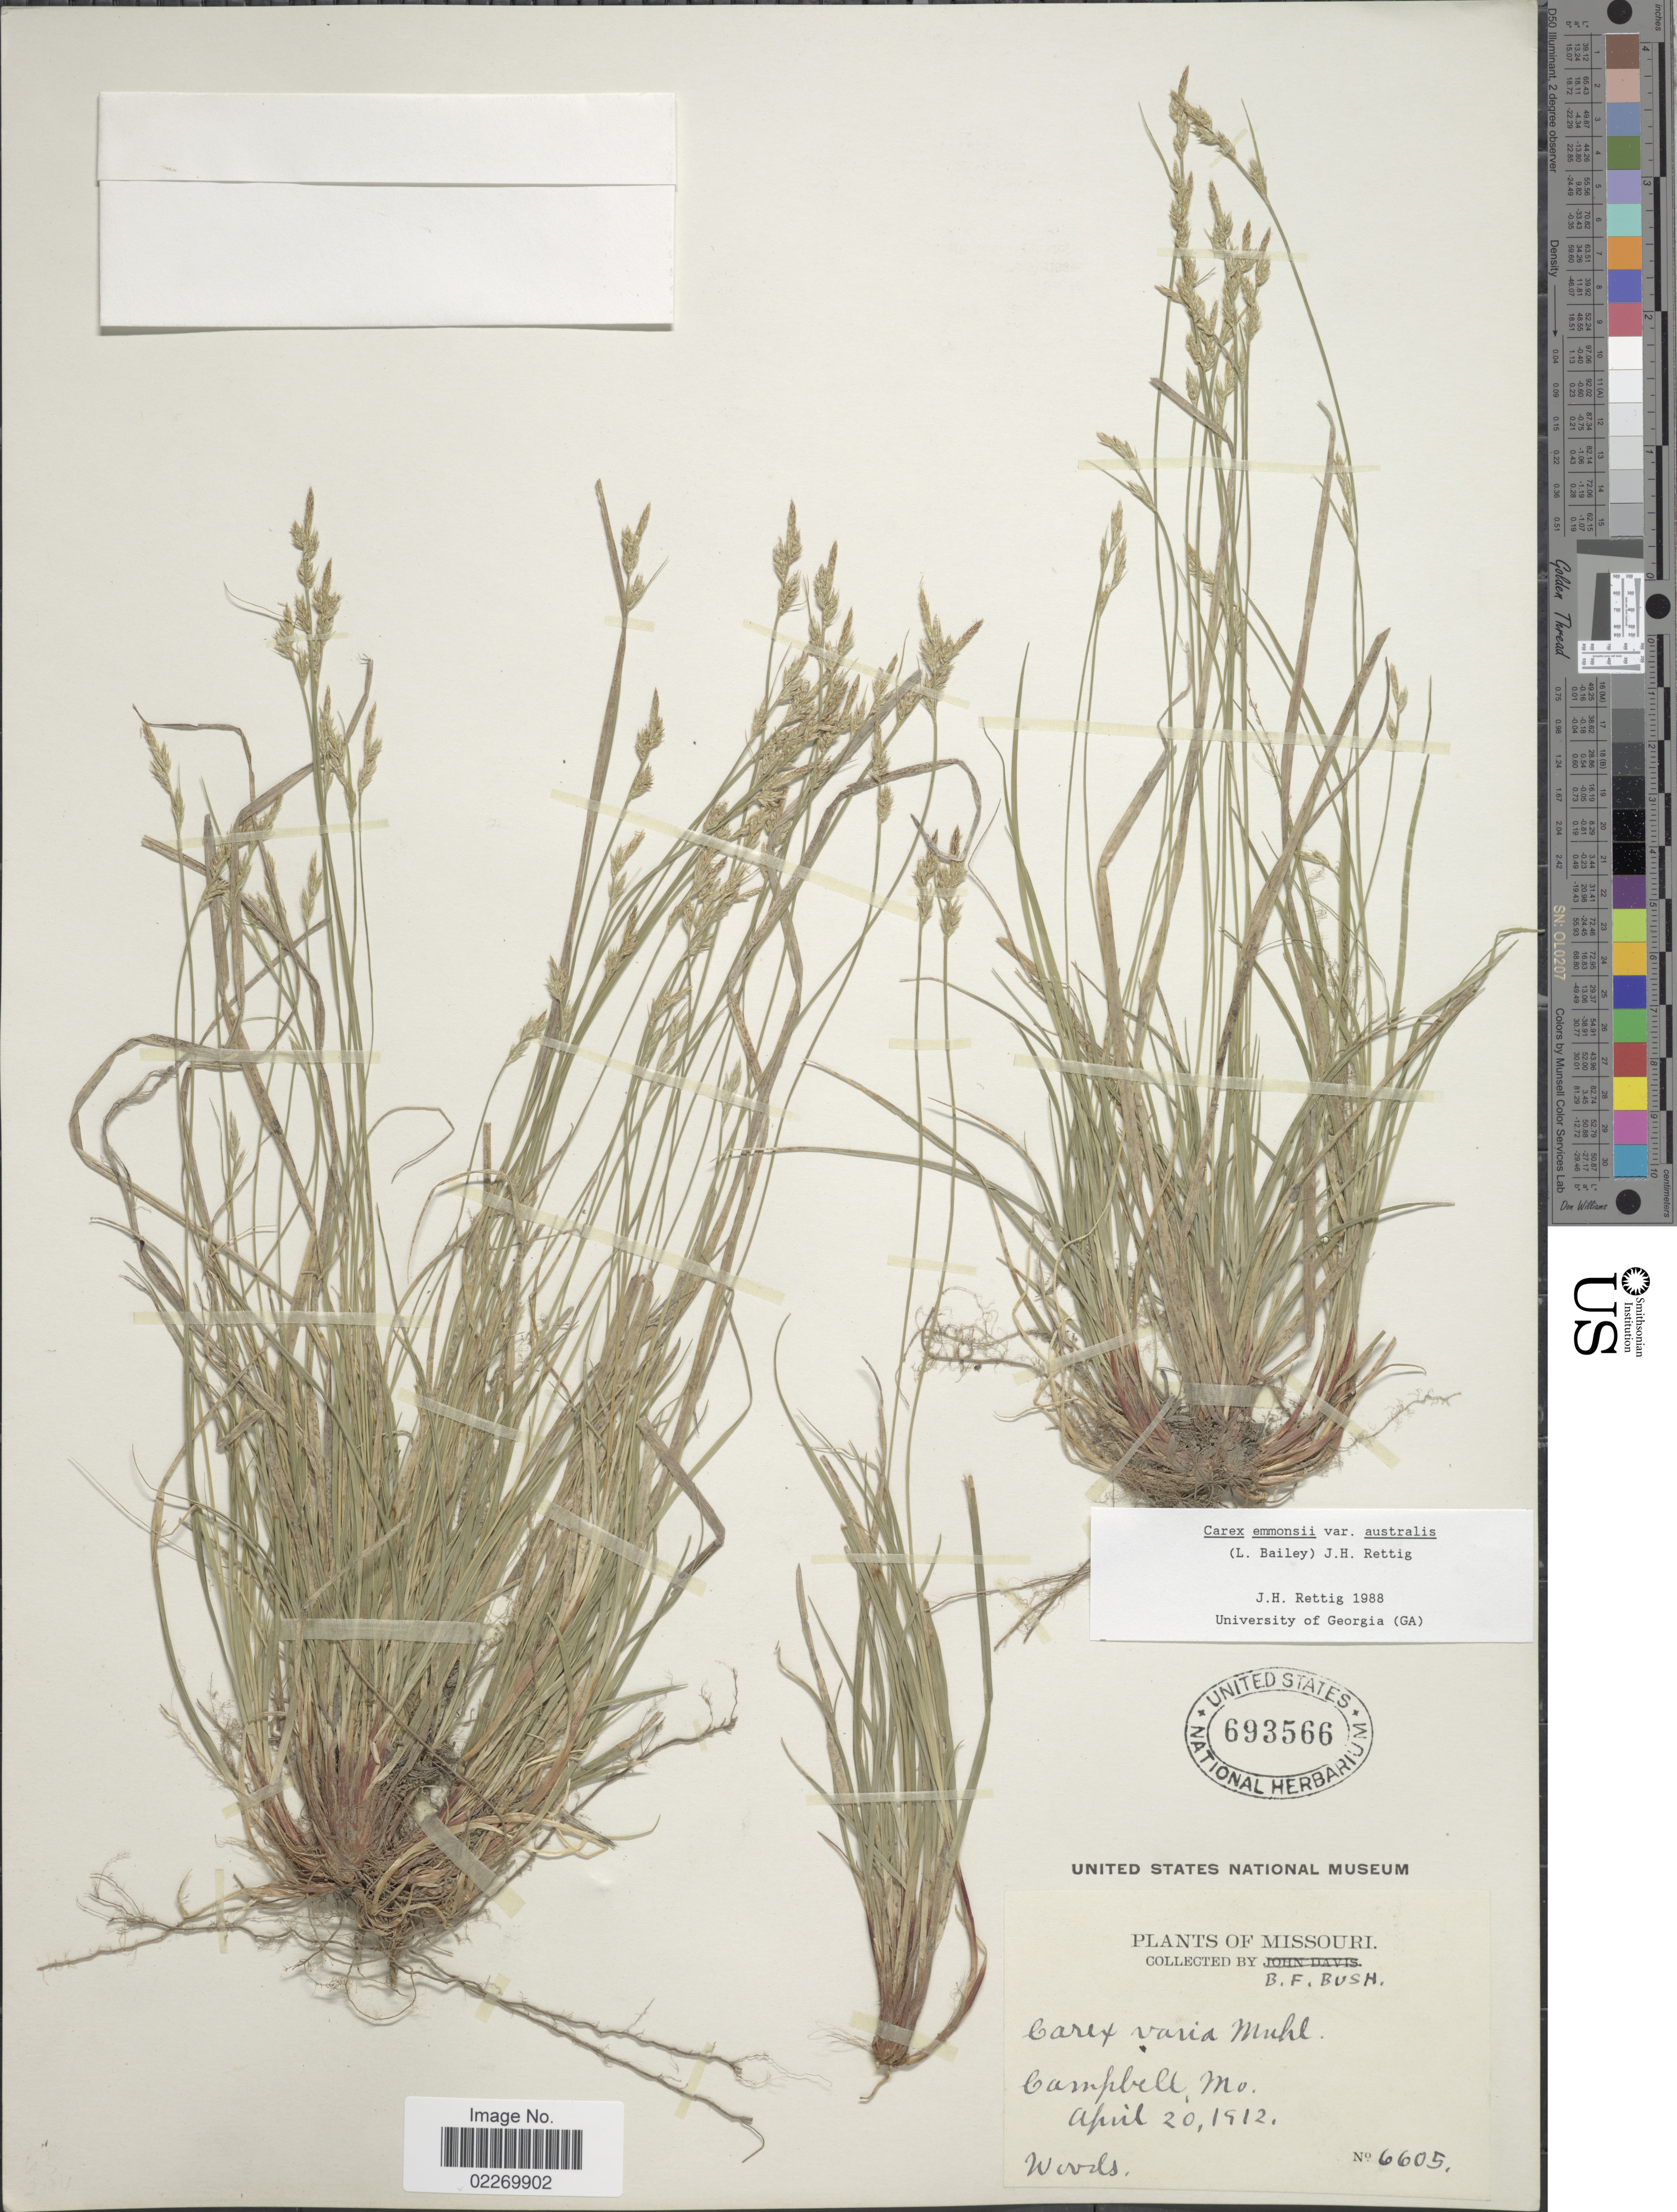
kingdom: Plantae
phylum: Tracheophyta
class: Liliopsida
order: Poales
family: Cyperaceae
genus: Carex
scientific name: Carex physorhyncha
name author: Liebm. ex Steud.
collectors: B. F. Bush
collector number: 6605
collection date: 1912-04-20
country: United States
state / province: Missouri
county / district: Dunklin County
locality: Campbell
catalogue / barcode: US 693566